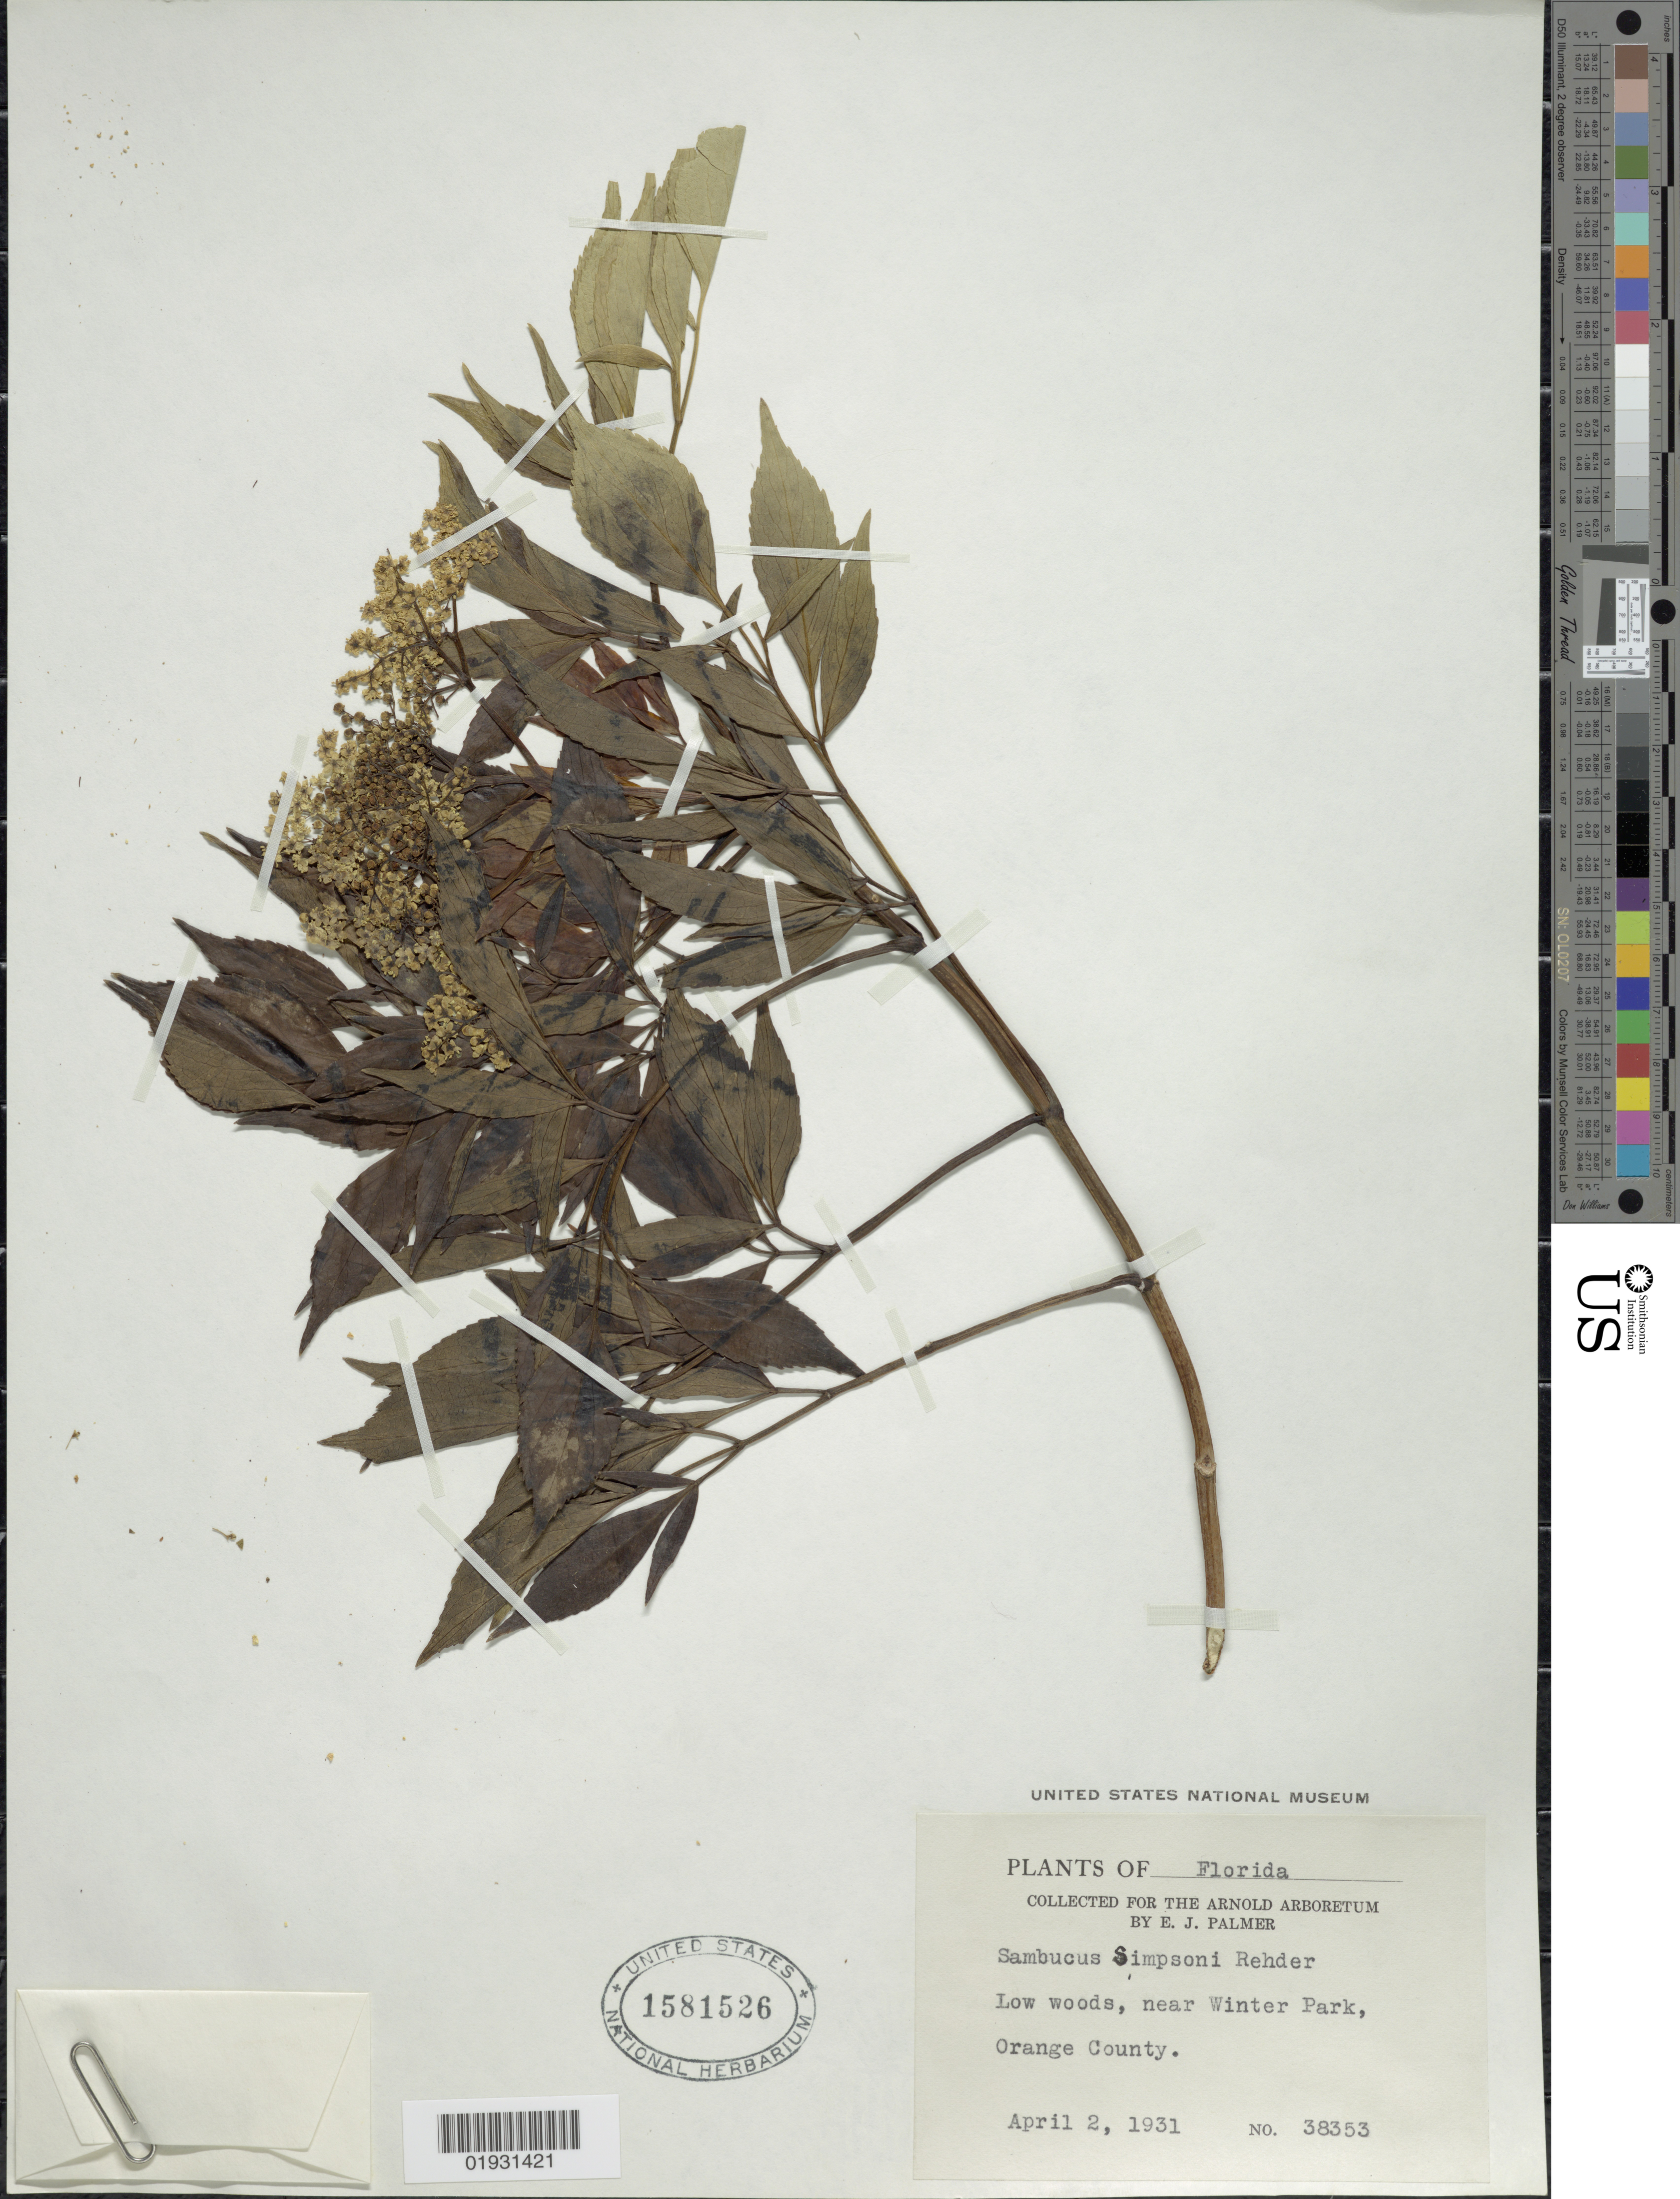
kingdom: Plantae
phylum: Tracheophyta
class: Magnoliopsida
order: Dipsacales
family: Viburnaceae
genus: Sambucus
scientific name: Sambucus simpsonii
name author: Rehder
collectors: E. J. Palmer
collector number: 38353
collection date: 1931-04-02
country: United States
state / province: Florida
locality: Near Winter Park, Orange County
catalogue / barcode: US 1581526